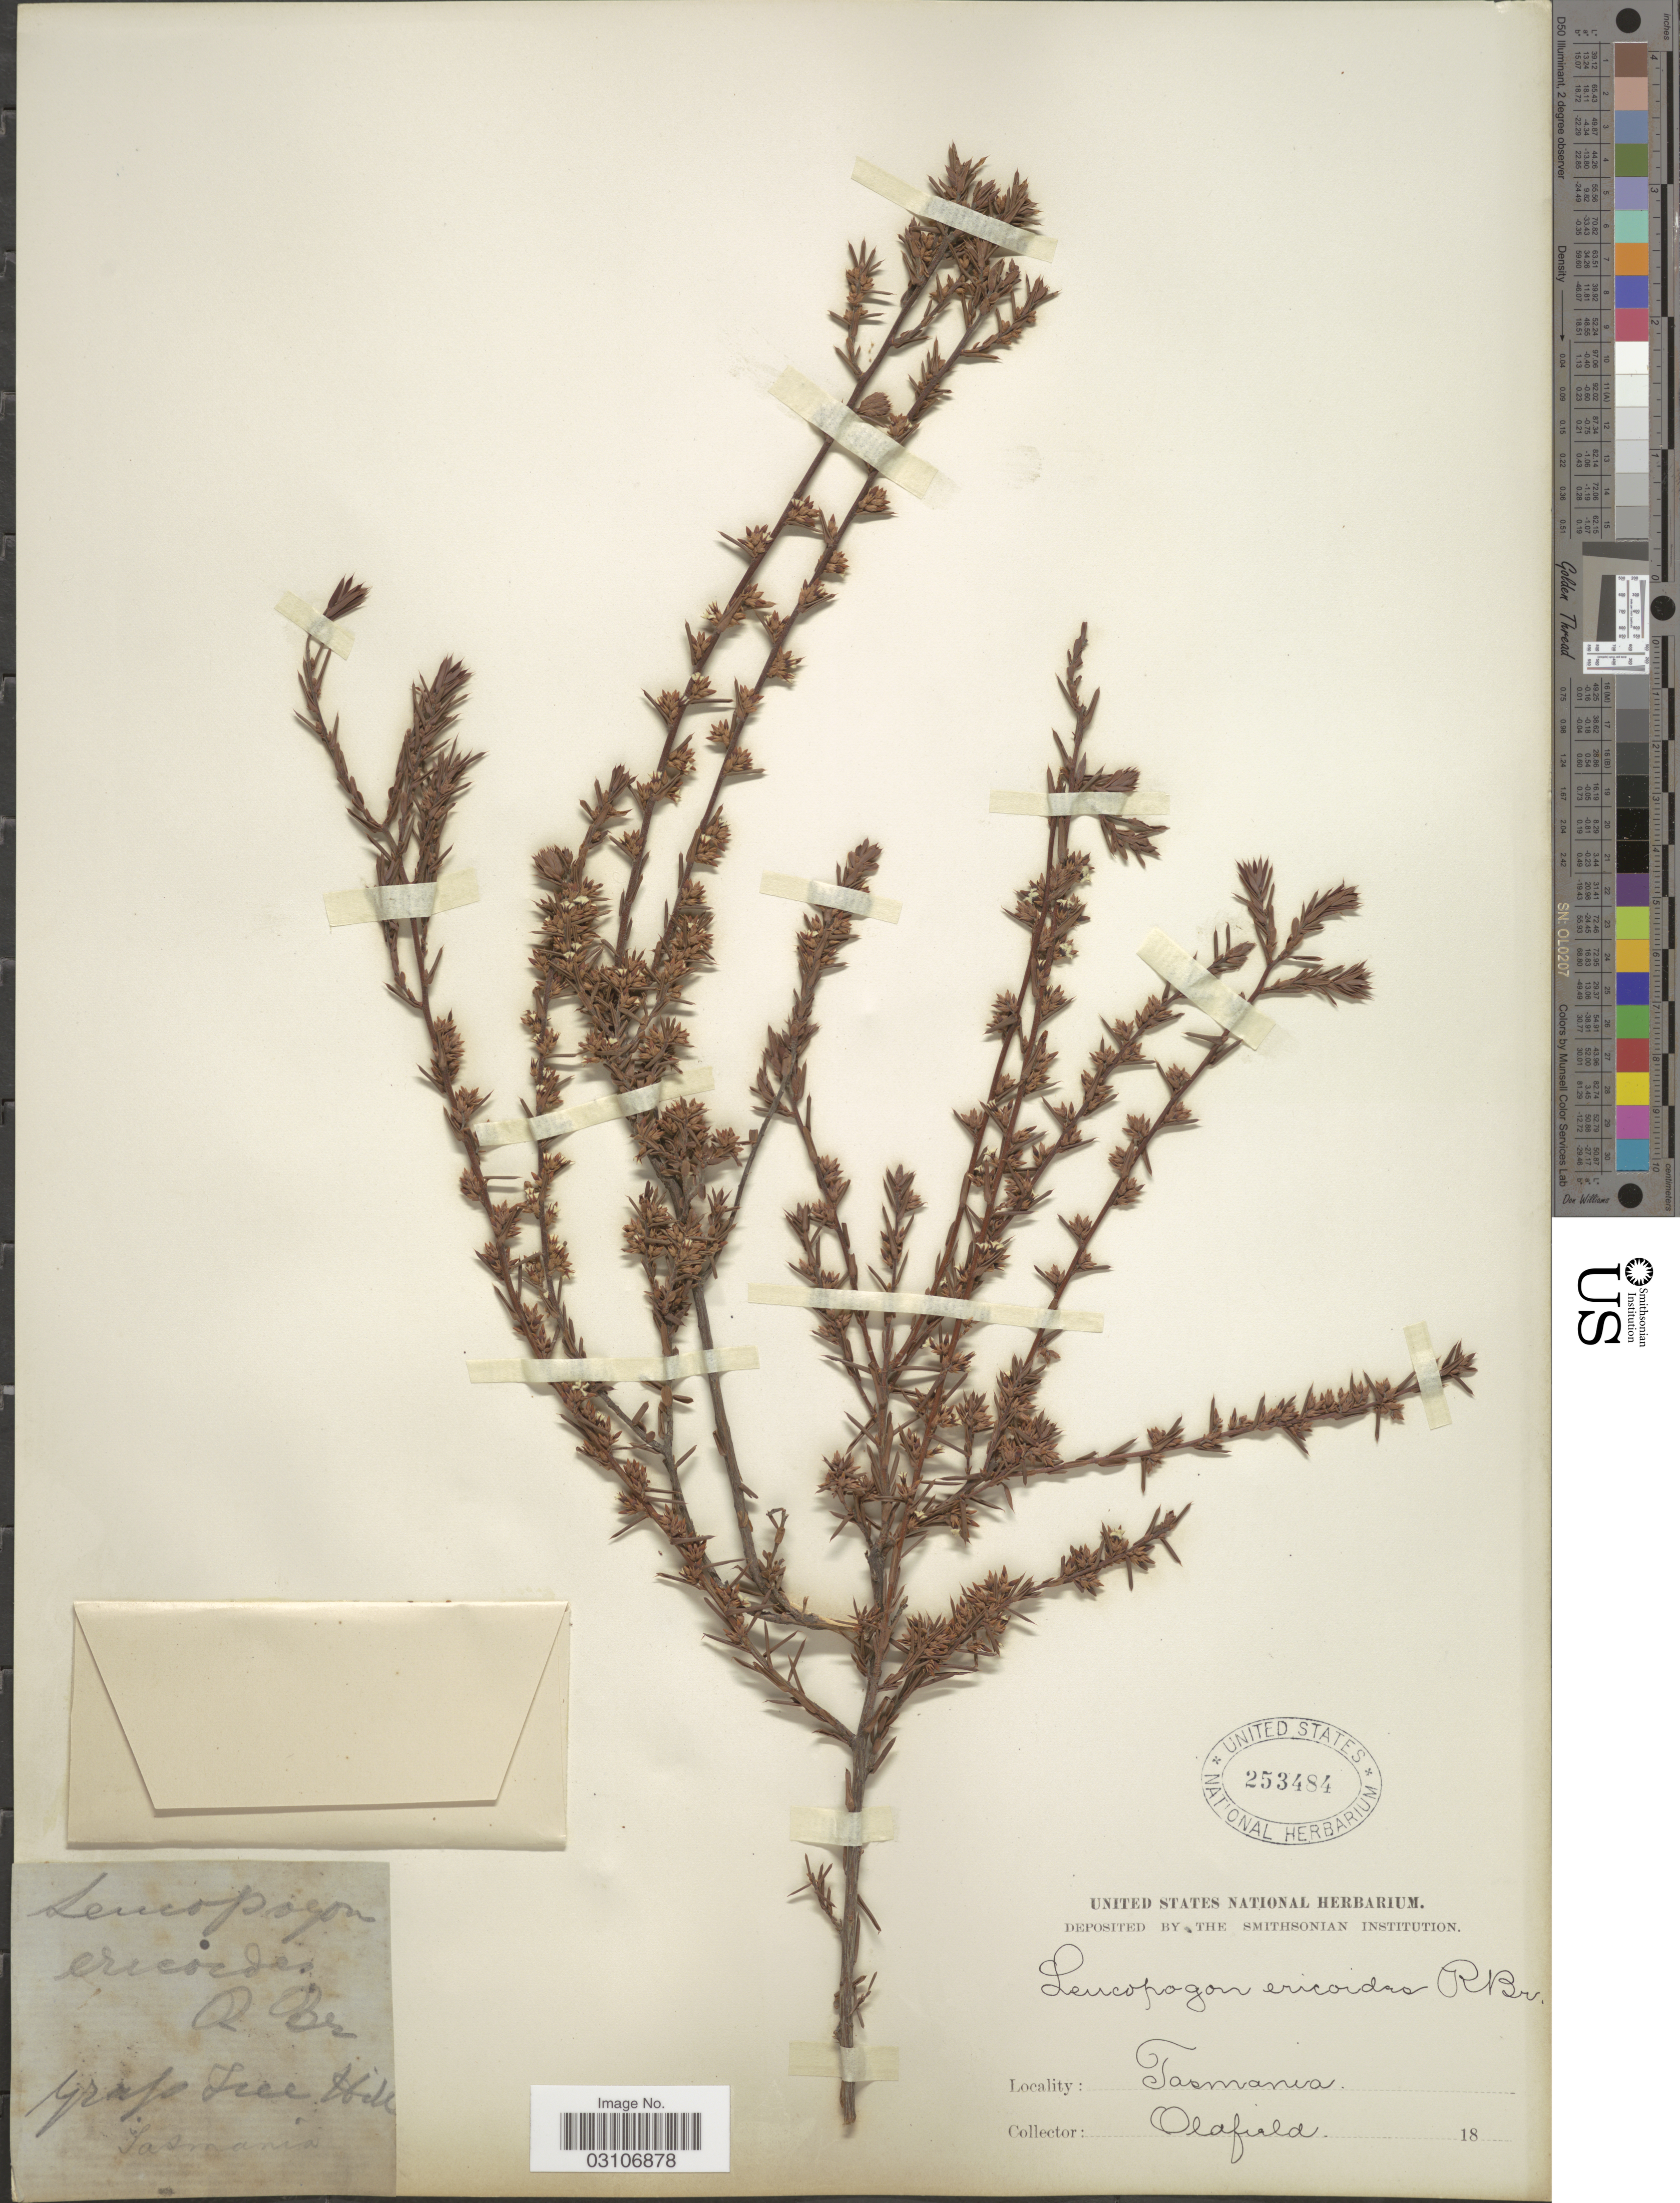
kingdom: Plantae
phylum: Tracheophyta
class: Magnoliopsida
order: Ericales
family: Ericaceae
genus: Leucopogon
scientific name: Leucopogon ericoides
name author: R. Br.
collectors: Oldfield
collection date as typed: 18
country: Australia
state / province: Tasmania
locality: Grafs Tree Hill.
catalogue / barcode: US 253484